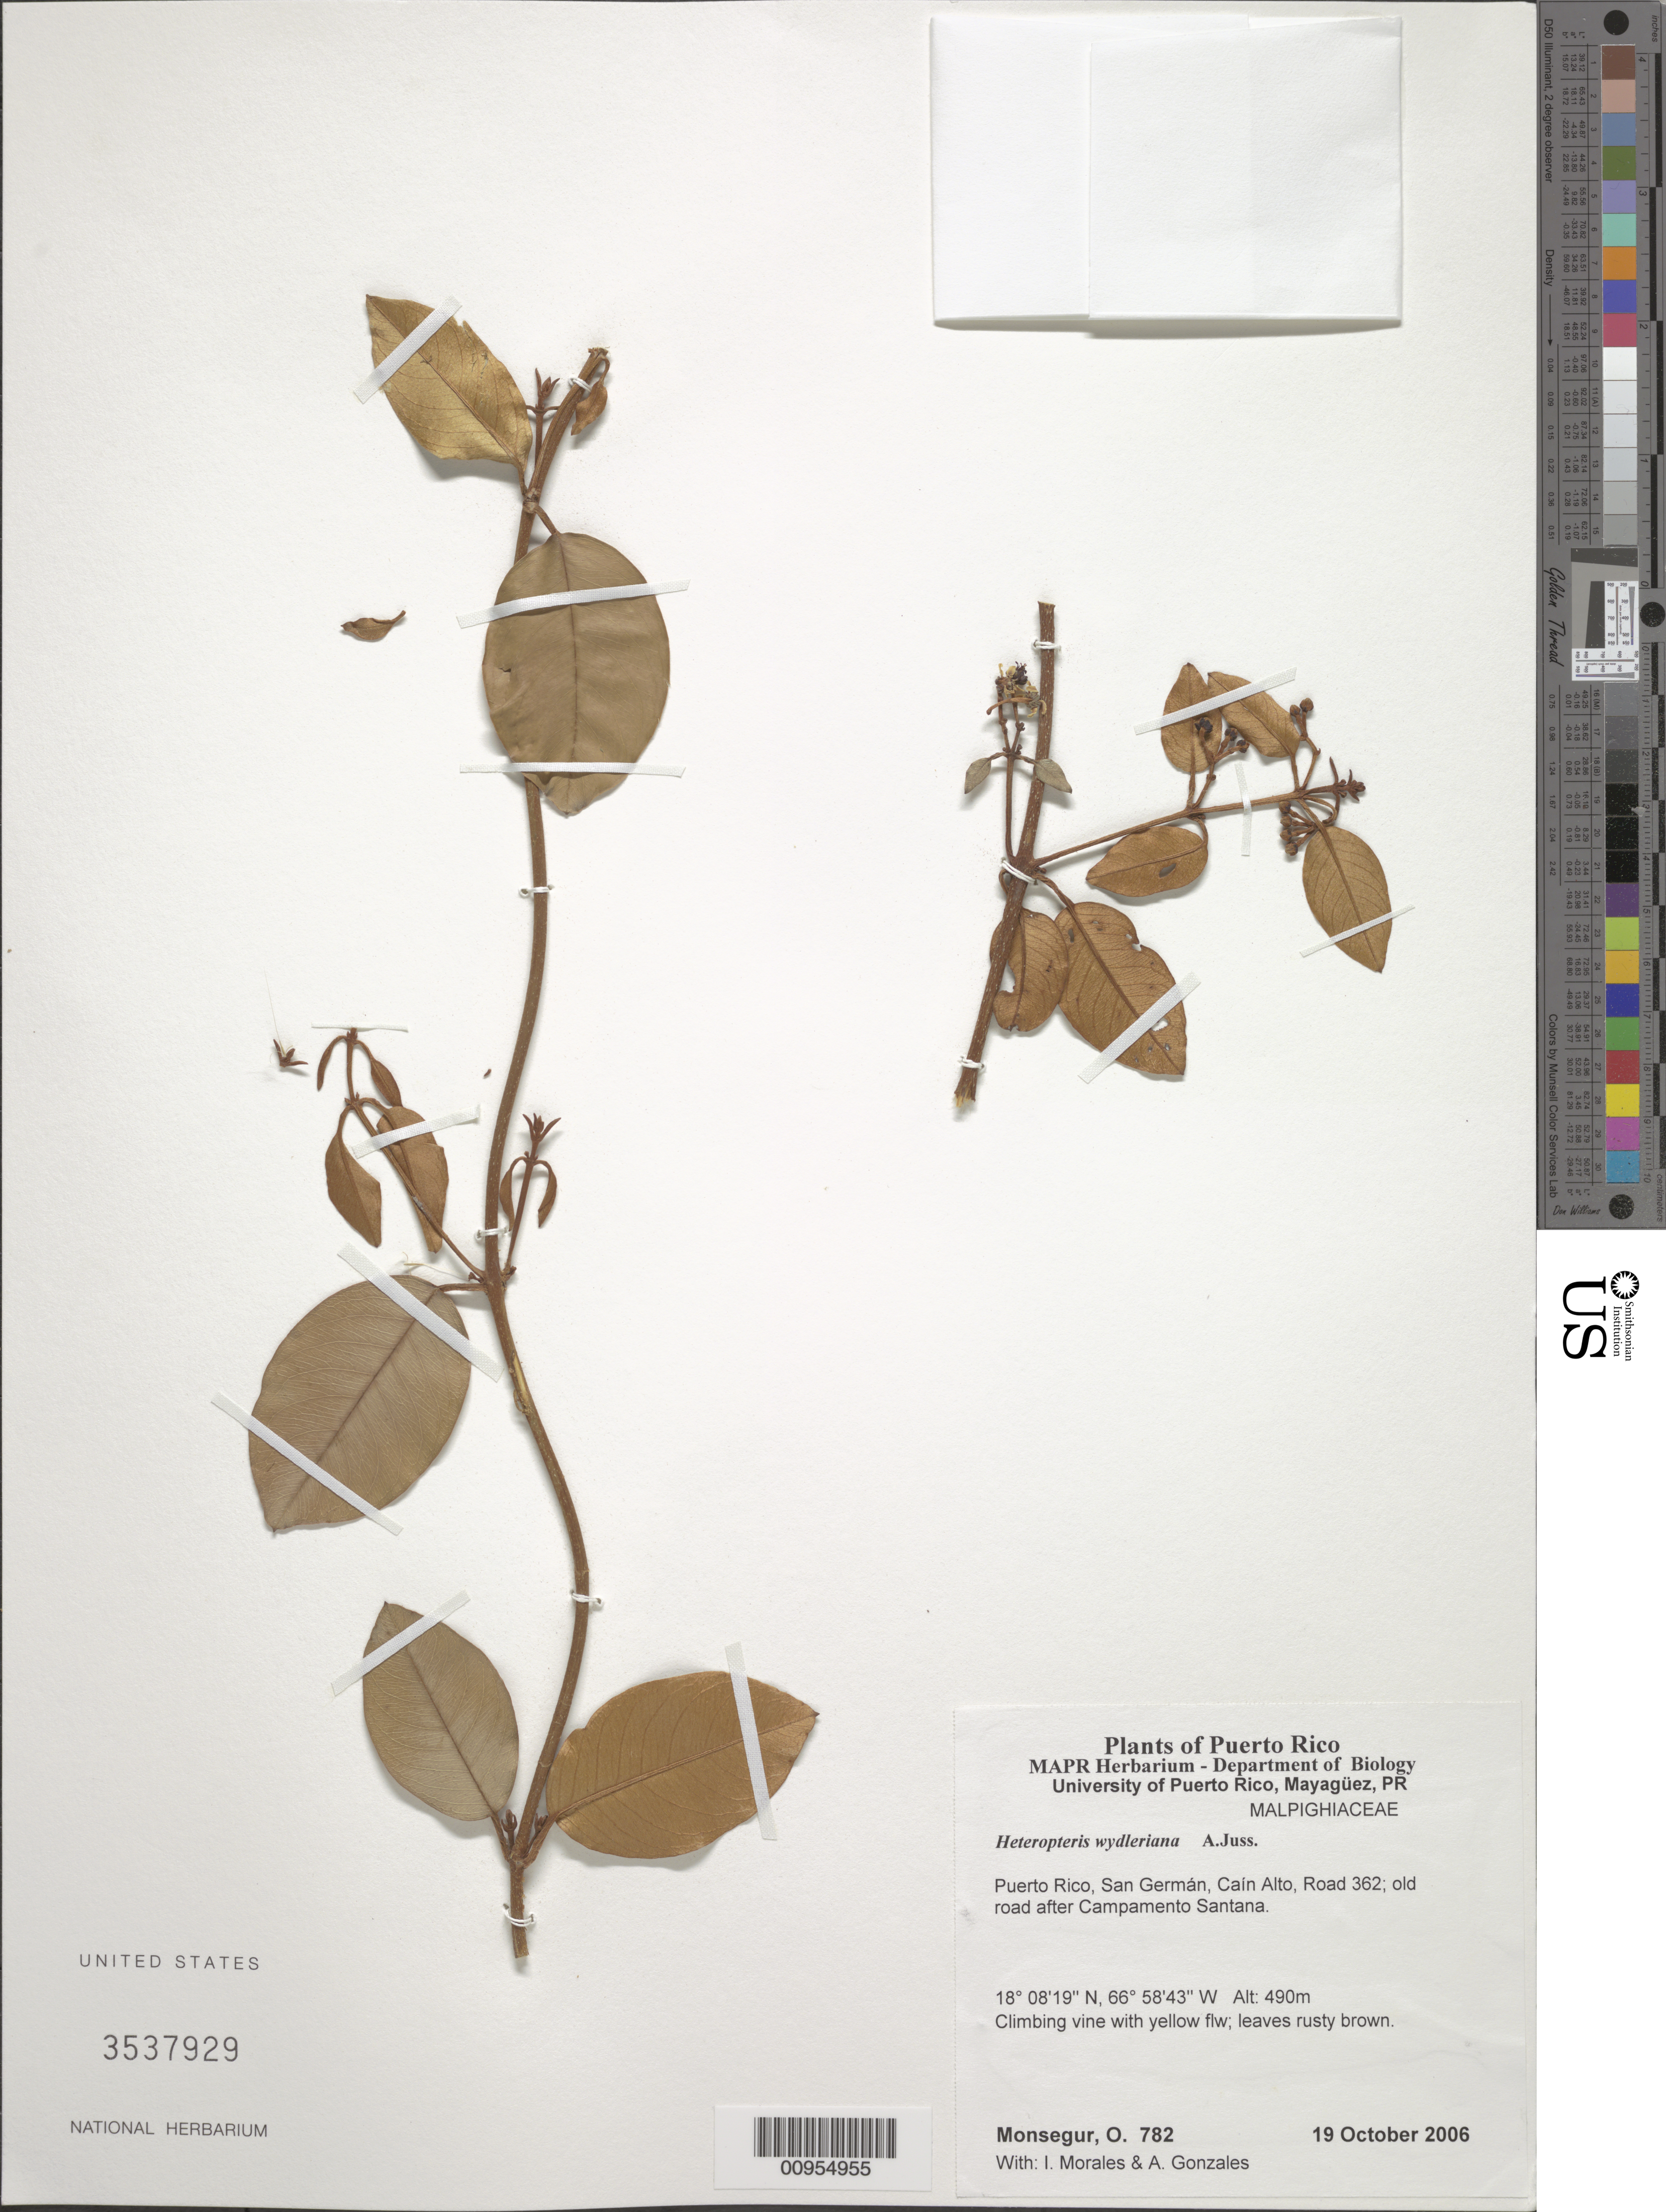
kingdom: Plantae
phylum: Tracheophyta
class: Magnoliopsida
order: Malpighiales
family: Malpighiaceae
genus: Heteropterys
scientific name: Heteropterys wydlerana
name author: A. Juss.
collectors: O. Monsegur, A. C. González & I. Morales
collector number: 782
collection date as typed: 19 Oct 2006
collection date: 2006-10-19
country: Puerto Rico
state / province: San Germán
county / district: Caín Alto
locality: Road 362; old road after Campamento Santana.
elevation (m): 490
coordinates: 18.08194, 66.584295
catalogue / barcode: US 3537929